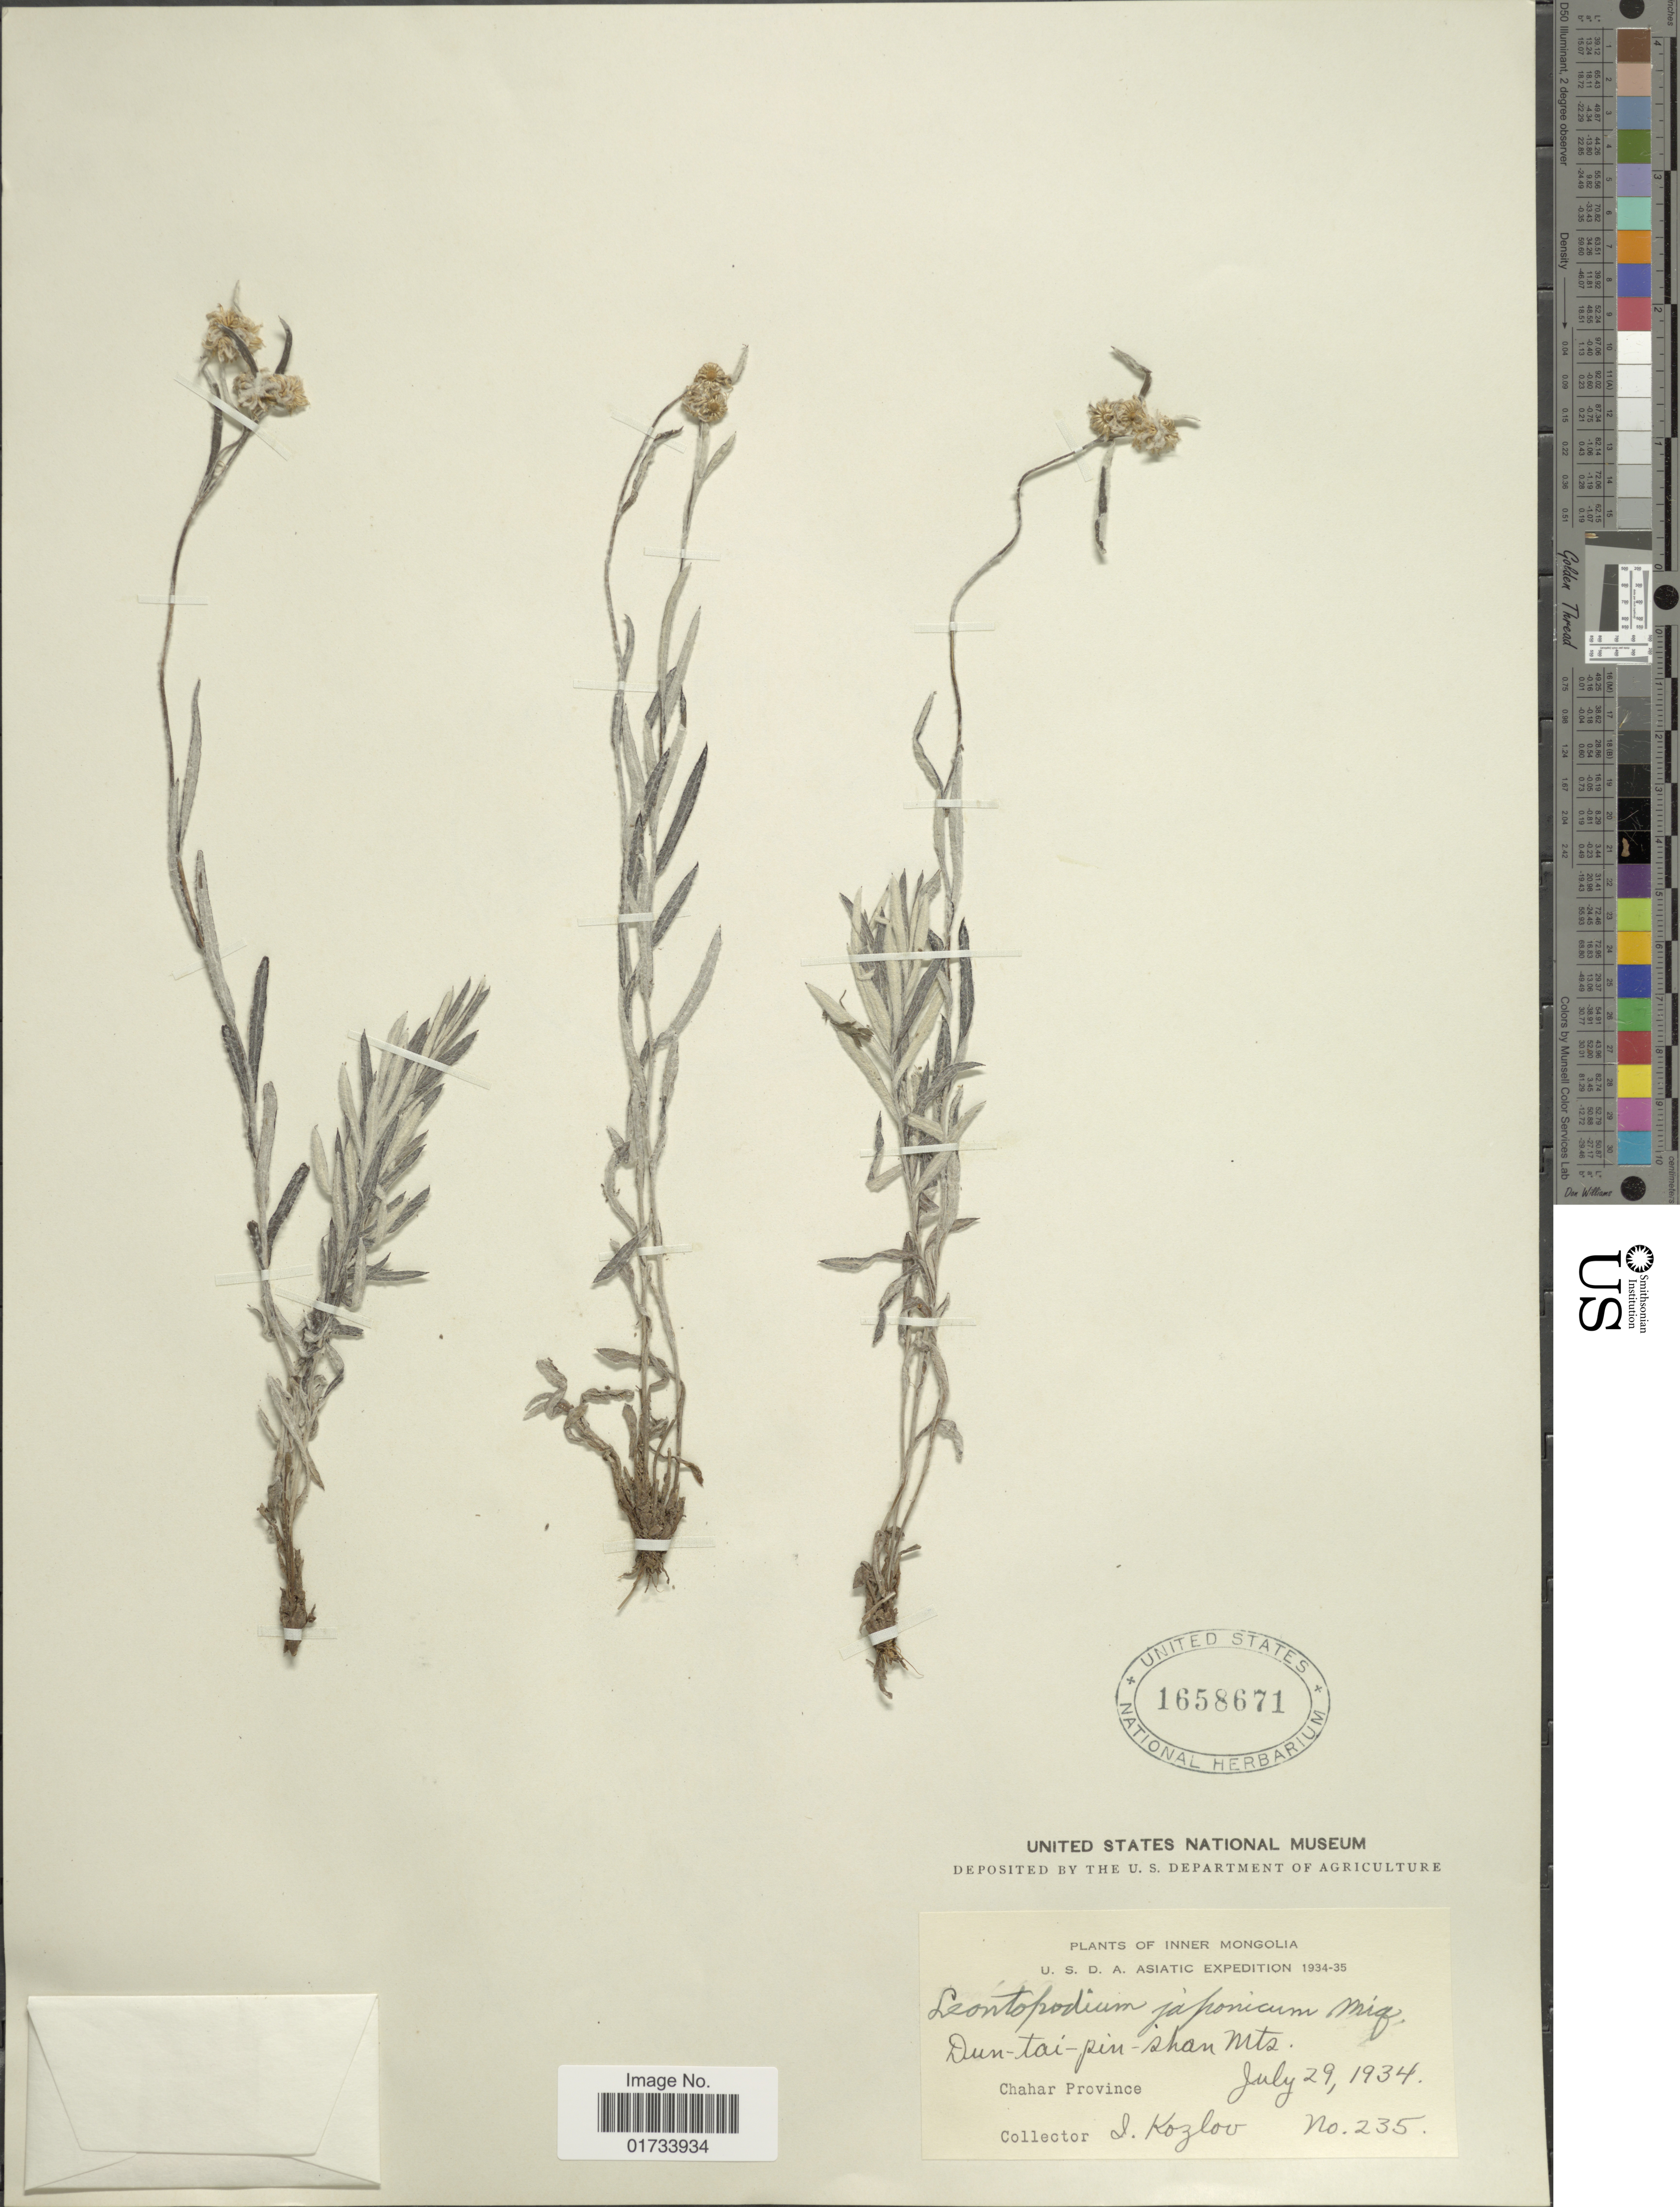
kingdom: Plantae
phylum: Tracheophyta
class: Magnoliopsida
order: Asterales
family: Asteraceae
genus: Leontopodium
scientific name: Leontopodium japonicum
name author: Miq.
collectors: I. Kozlov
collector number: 235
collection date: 1934-07-29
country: China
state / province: Nei Monggol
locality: Inner Mongolia, Dun-tai-pin-shan Mts., Chahar Province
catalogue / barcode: US 1658671